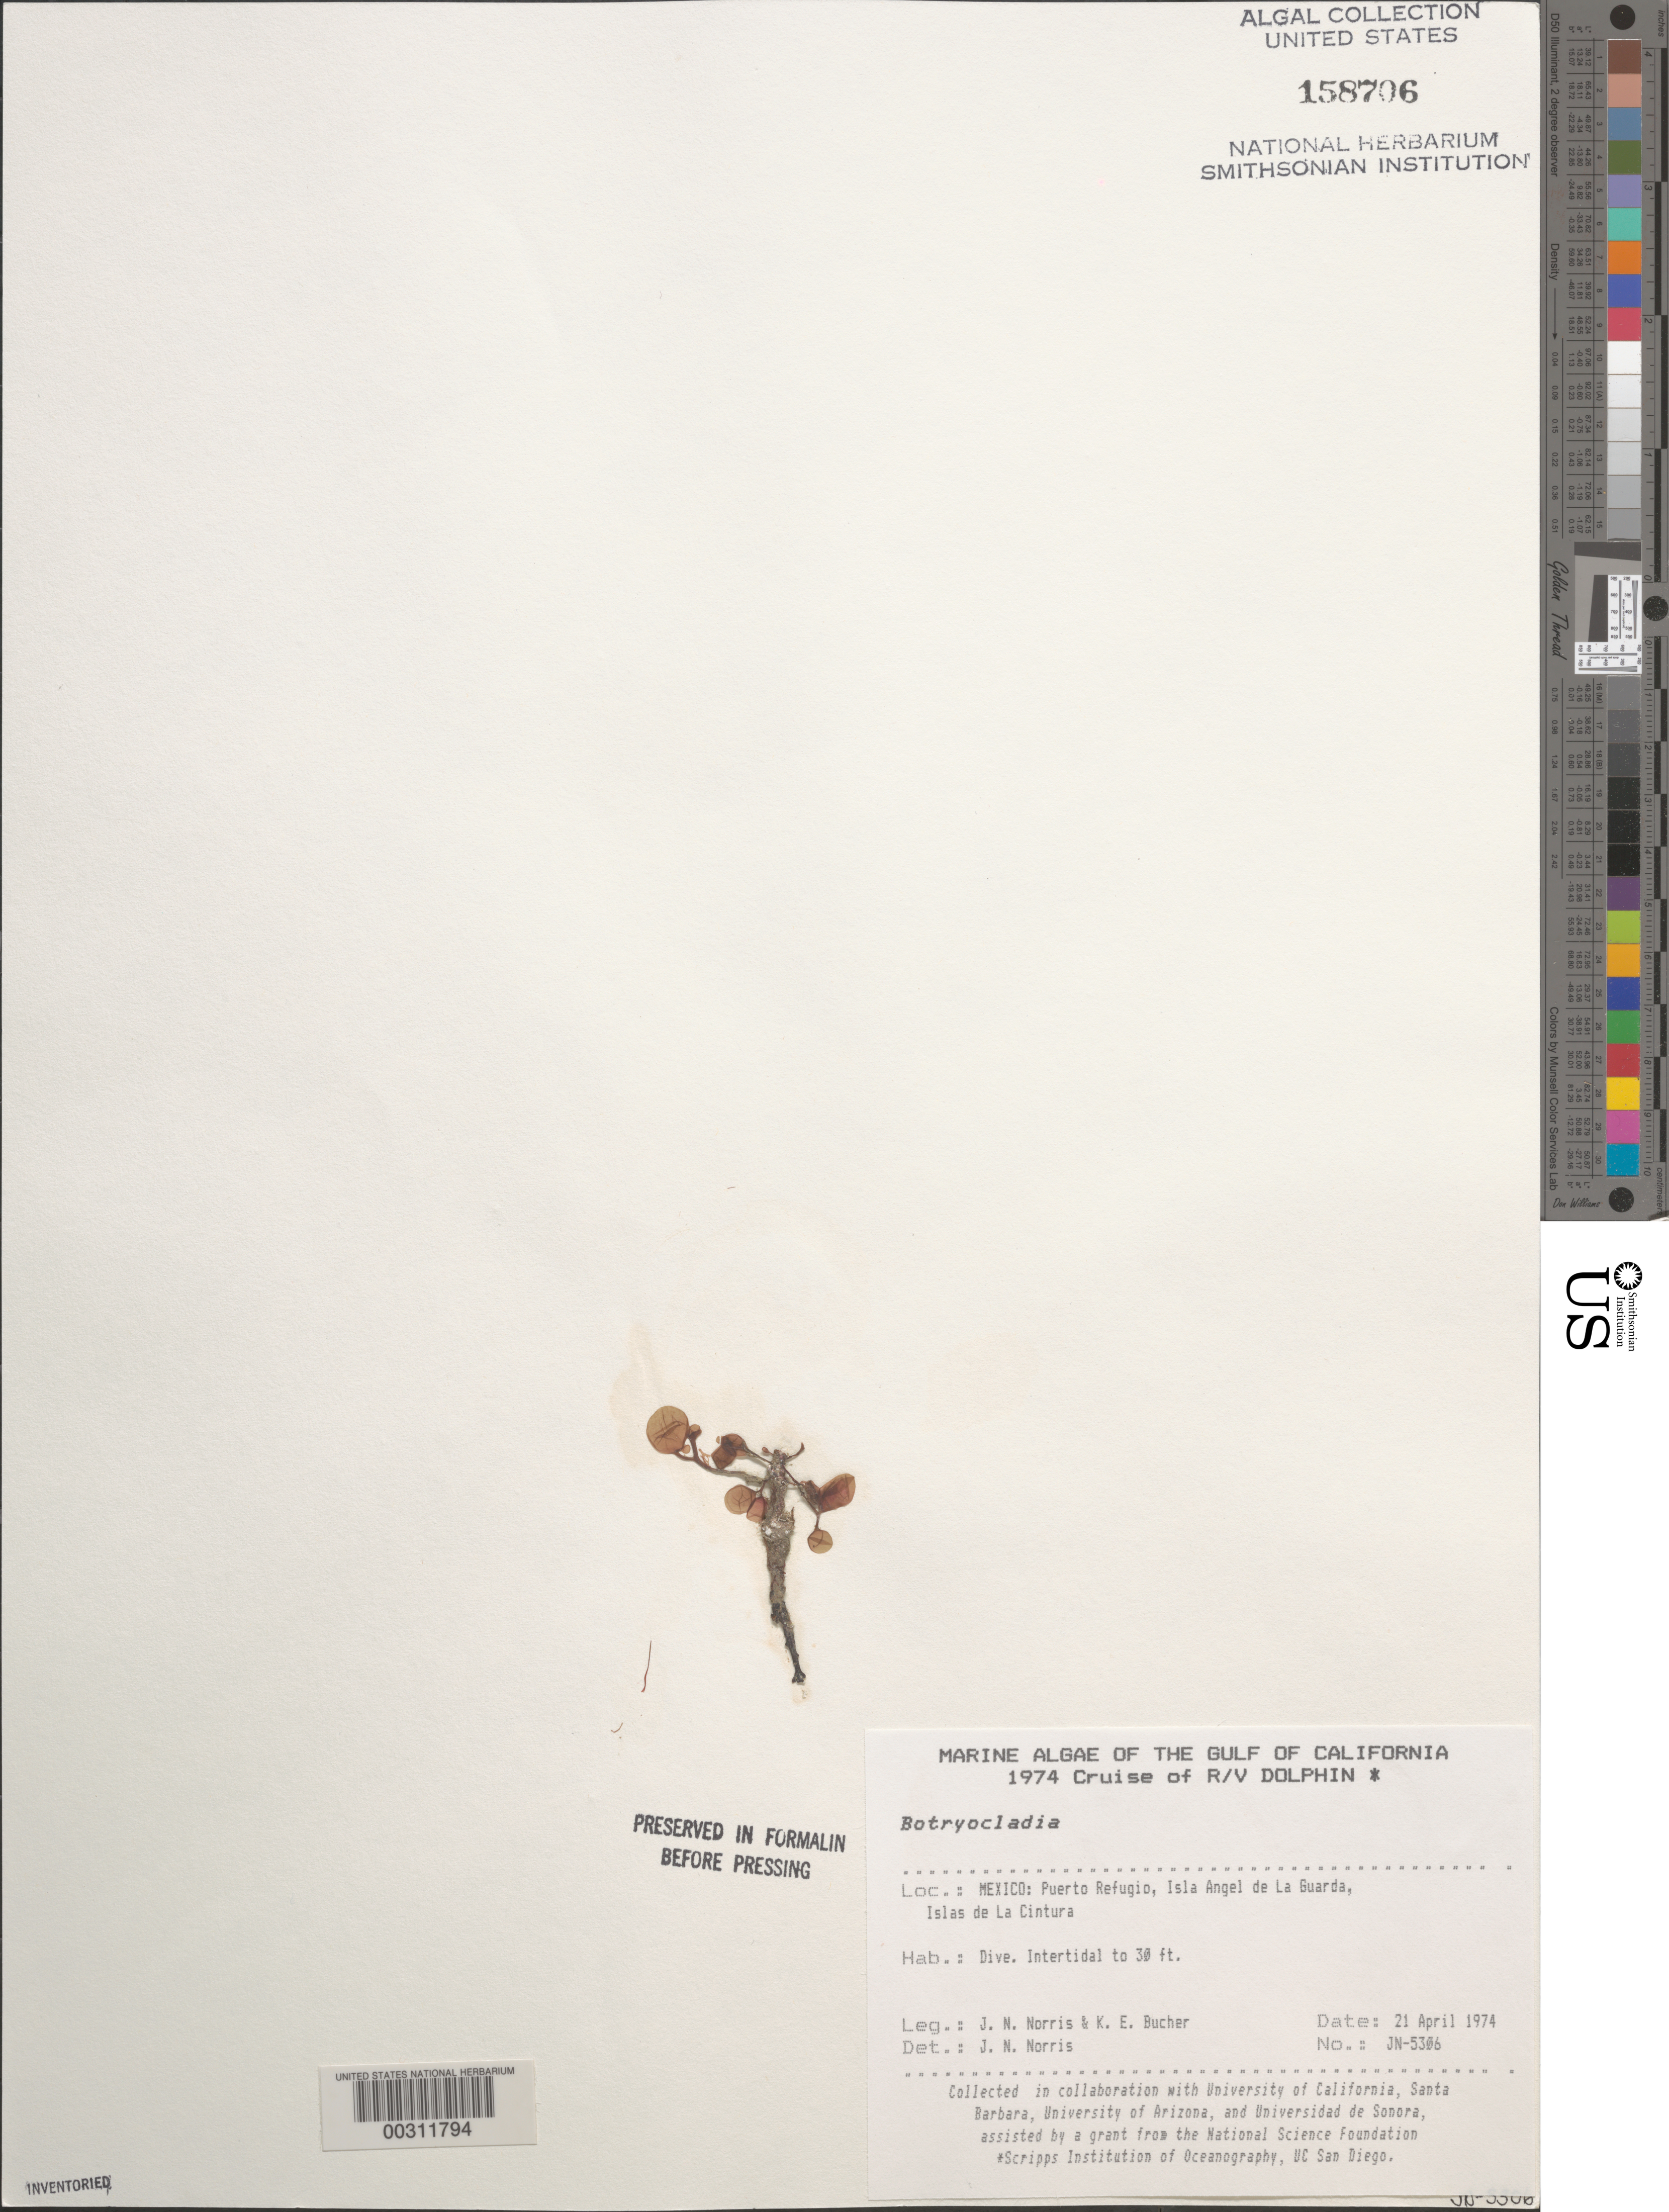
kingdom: Plantae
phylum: Rhodophyta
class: Florideophyceae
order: Rhodymeniales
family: Rhodymeniaceae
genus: Botryocladia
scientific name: Botryocladia sp.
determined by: Norris, James N.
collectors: J. N. Norris & K. E. Bucher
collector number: JN-5306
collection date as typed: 21 Apr 1973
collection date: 1973-04-21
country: Mexico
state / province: Baja California Norte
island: Isla Angel de la Guarda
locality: Puerto Refugio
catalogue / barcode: US 158706